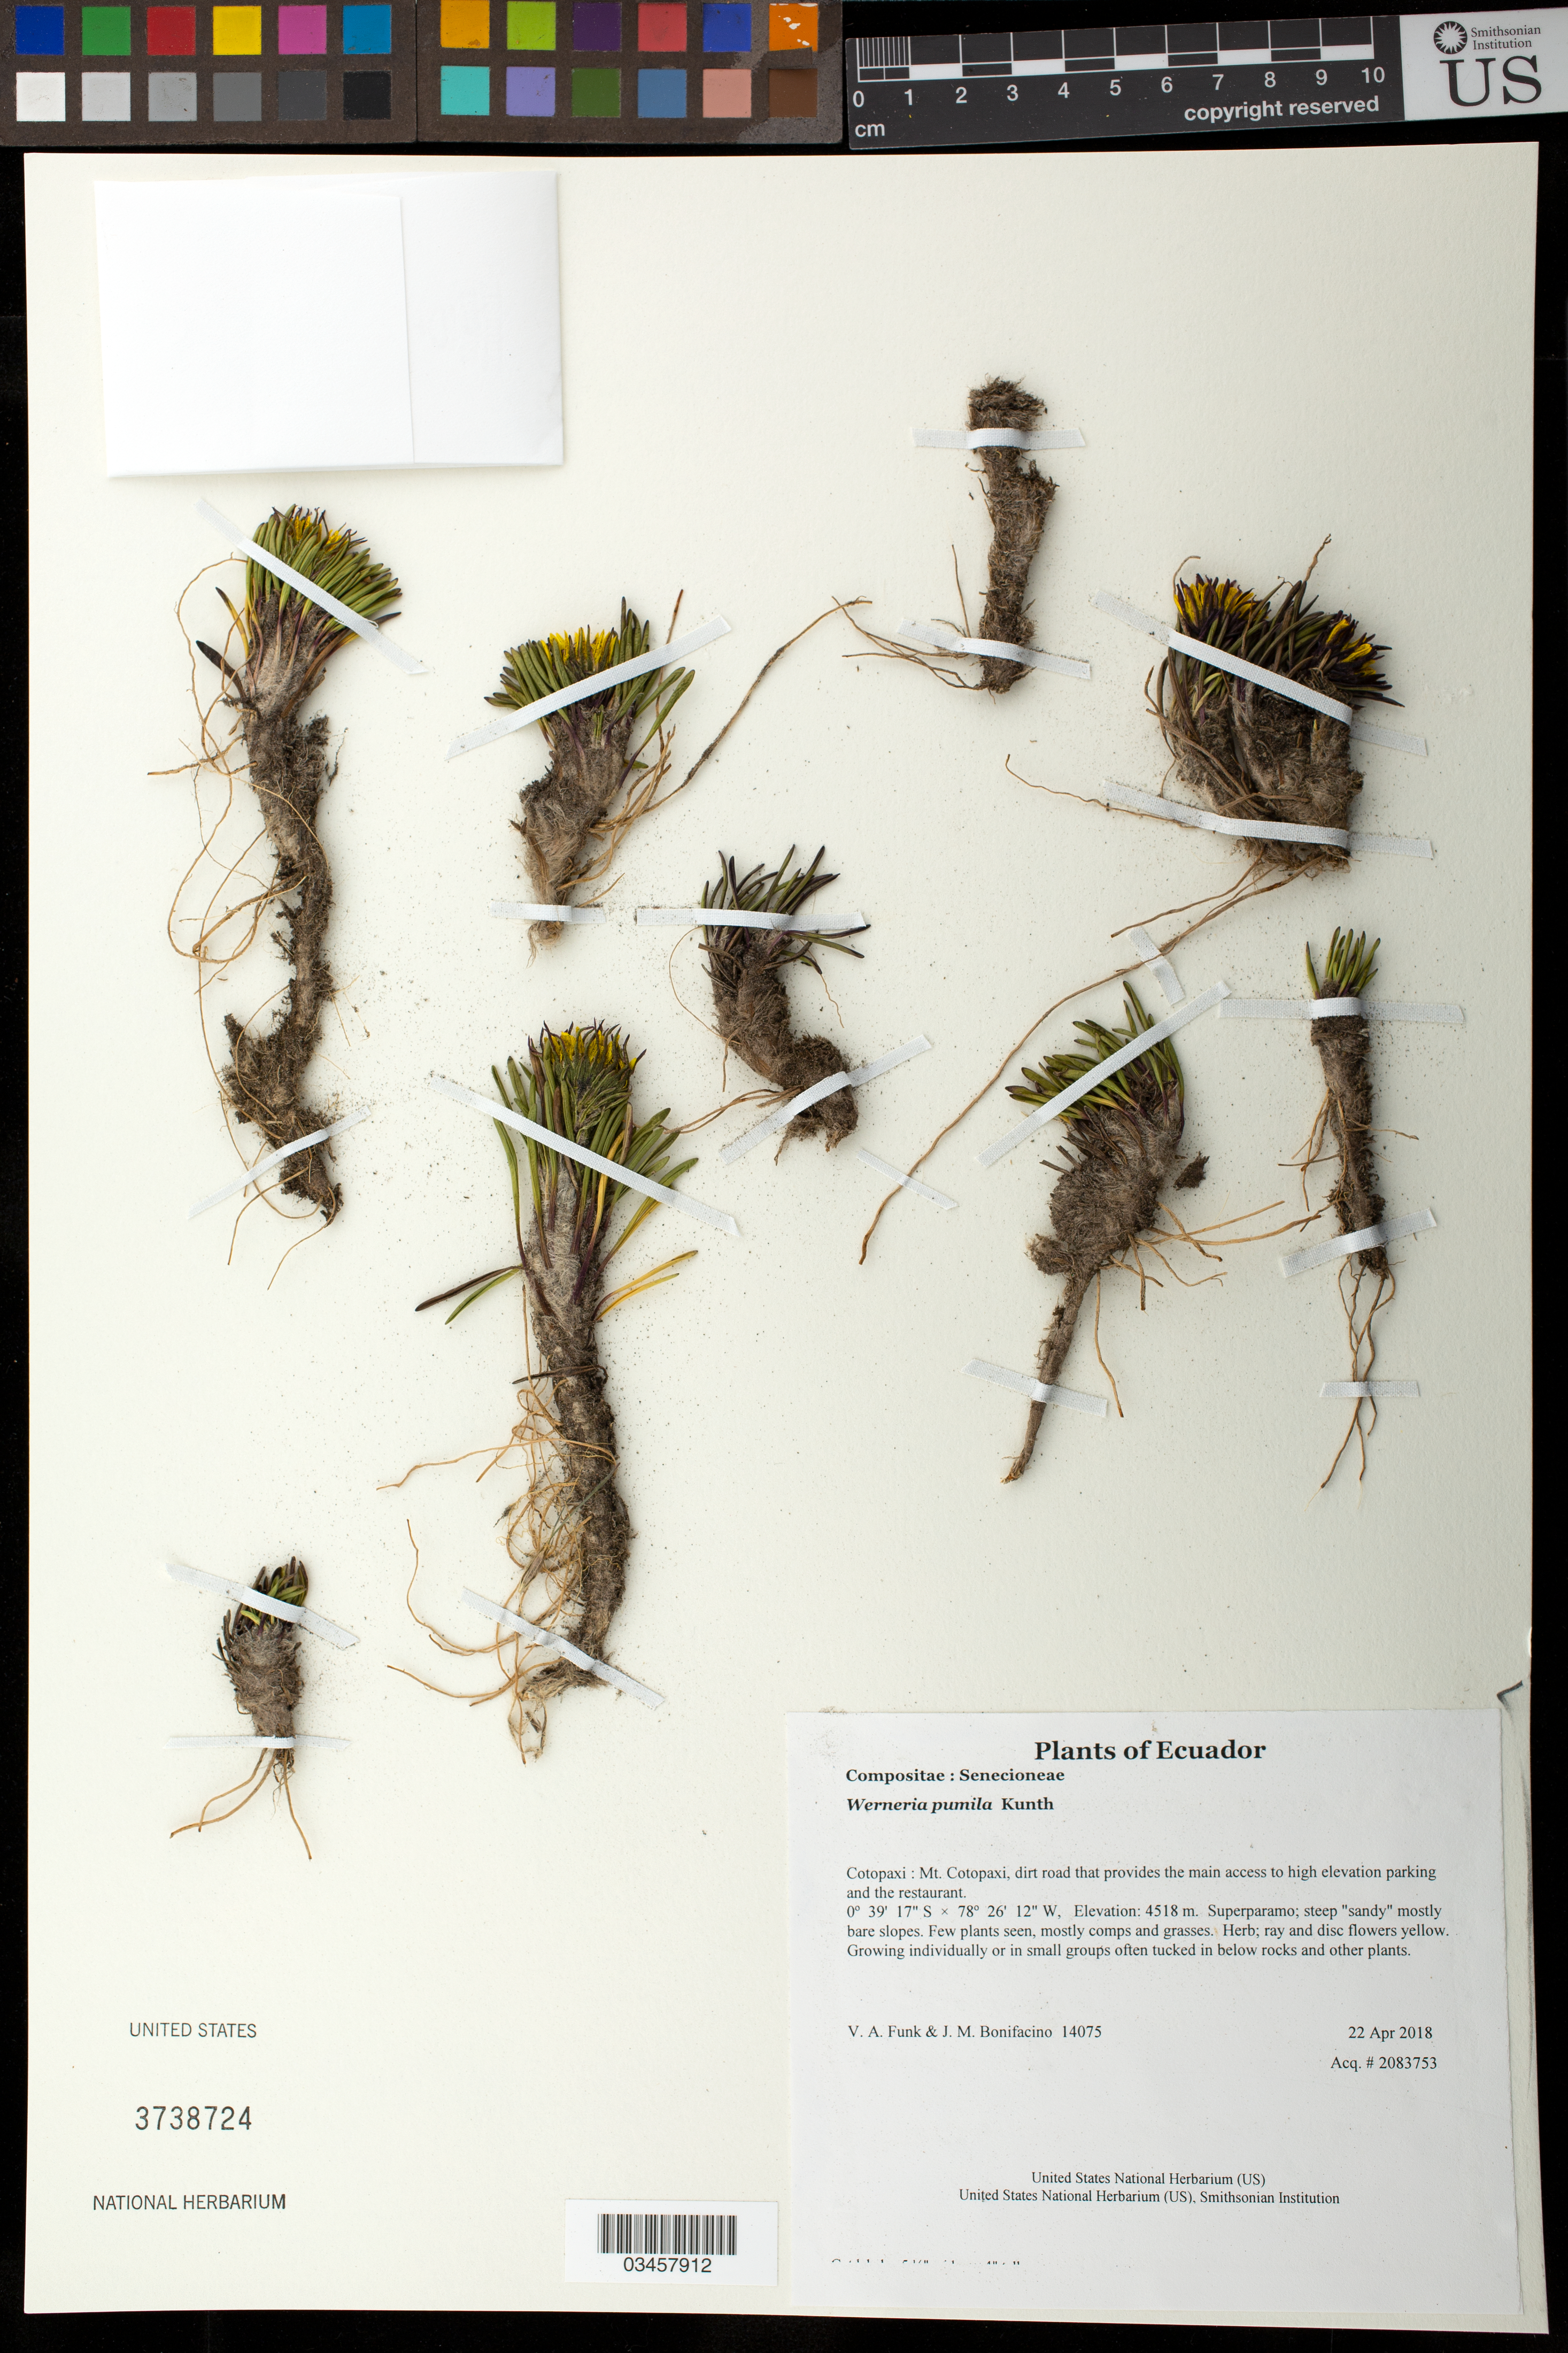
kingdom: Plantae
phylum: Tracheophyta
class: Magnoliopsida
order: Asterales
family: Asteraceae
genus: Werneria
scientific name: Werneria pumila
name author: Kunth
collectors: V. Funk & M. Bonifacino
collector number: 14075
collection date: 2018-04-22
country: Ecuador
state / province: Cotopaxi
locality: Mt. Cotopaxi, dirt road that provides the main access to high elevation parking and the restaurant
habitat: Superparamo; steep "sandy" mostly bare slopes. Few plants seen, mostly comps and grasses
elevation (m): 4518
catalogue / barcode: US 3738724